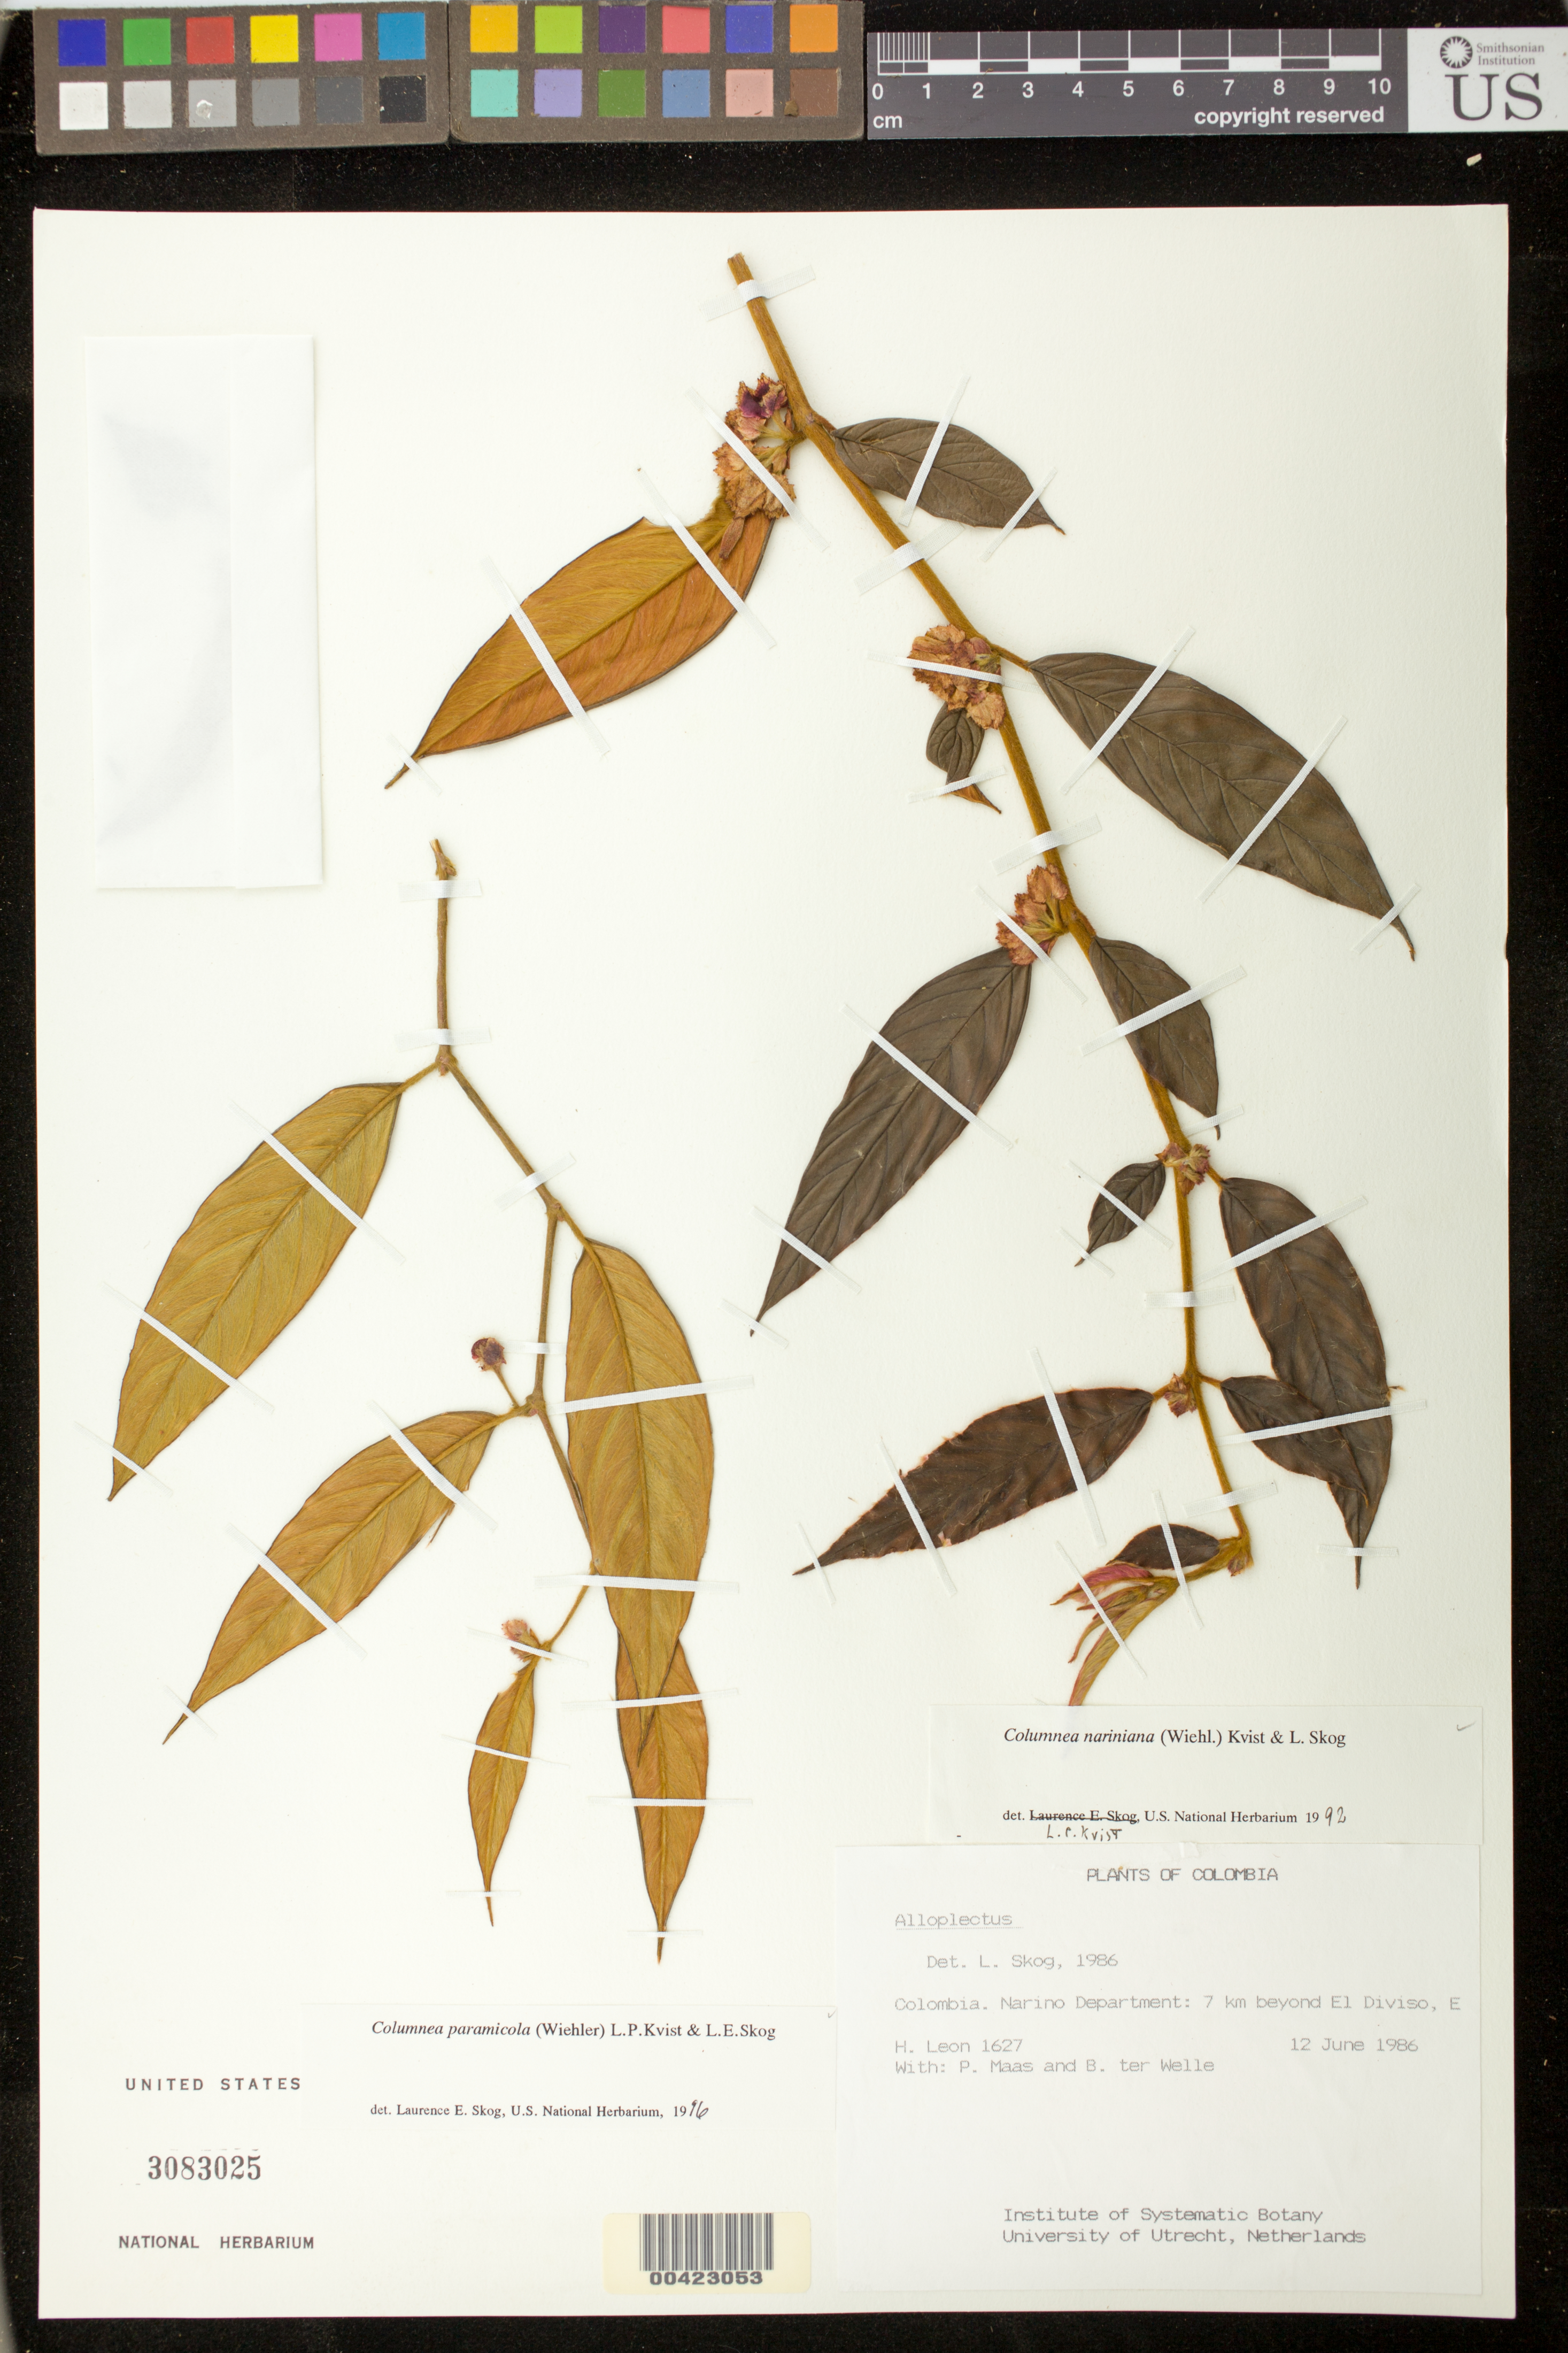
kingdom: Plantae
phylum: Tracheophyta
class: Magnoliopsida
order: Lamiales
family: Gesneriaceae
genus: Columnea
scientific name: Columnea paramicola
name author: (Wiehler) L.P. Kvist & L.E. Skog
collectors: H. León, P. Maas & B. Welle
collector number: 1627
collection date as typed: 12 Jun 1986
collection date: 1986-06-12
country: Colombia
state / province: Nariño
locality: El Diviso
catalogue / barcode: US 3083025